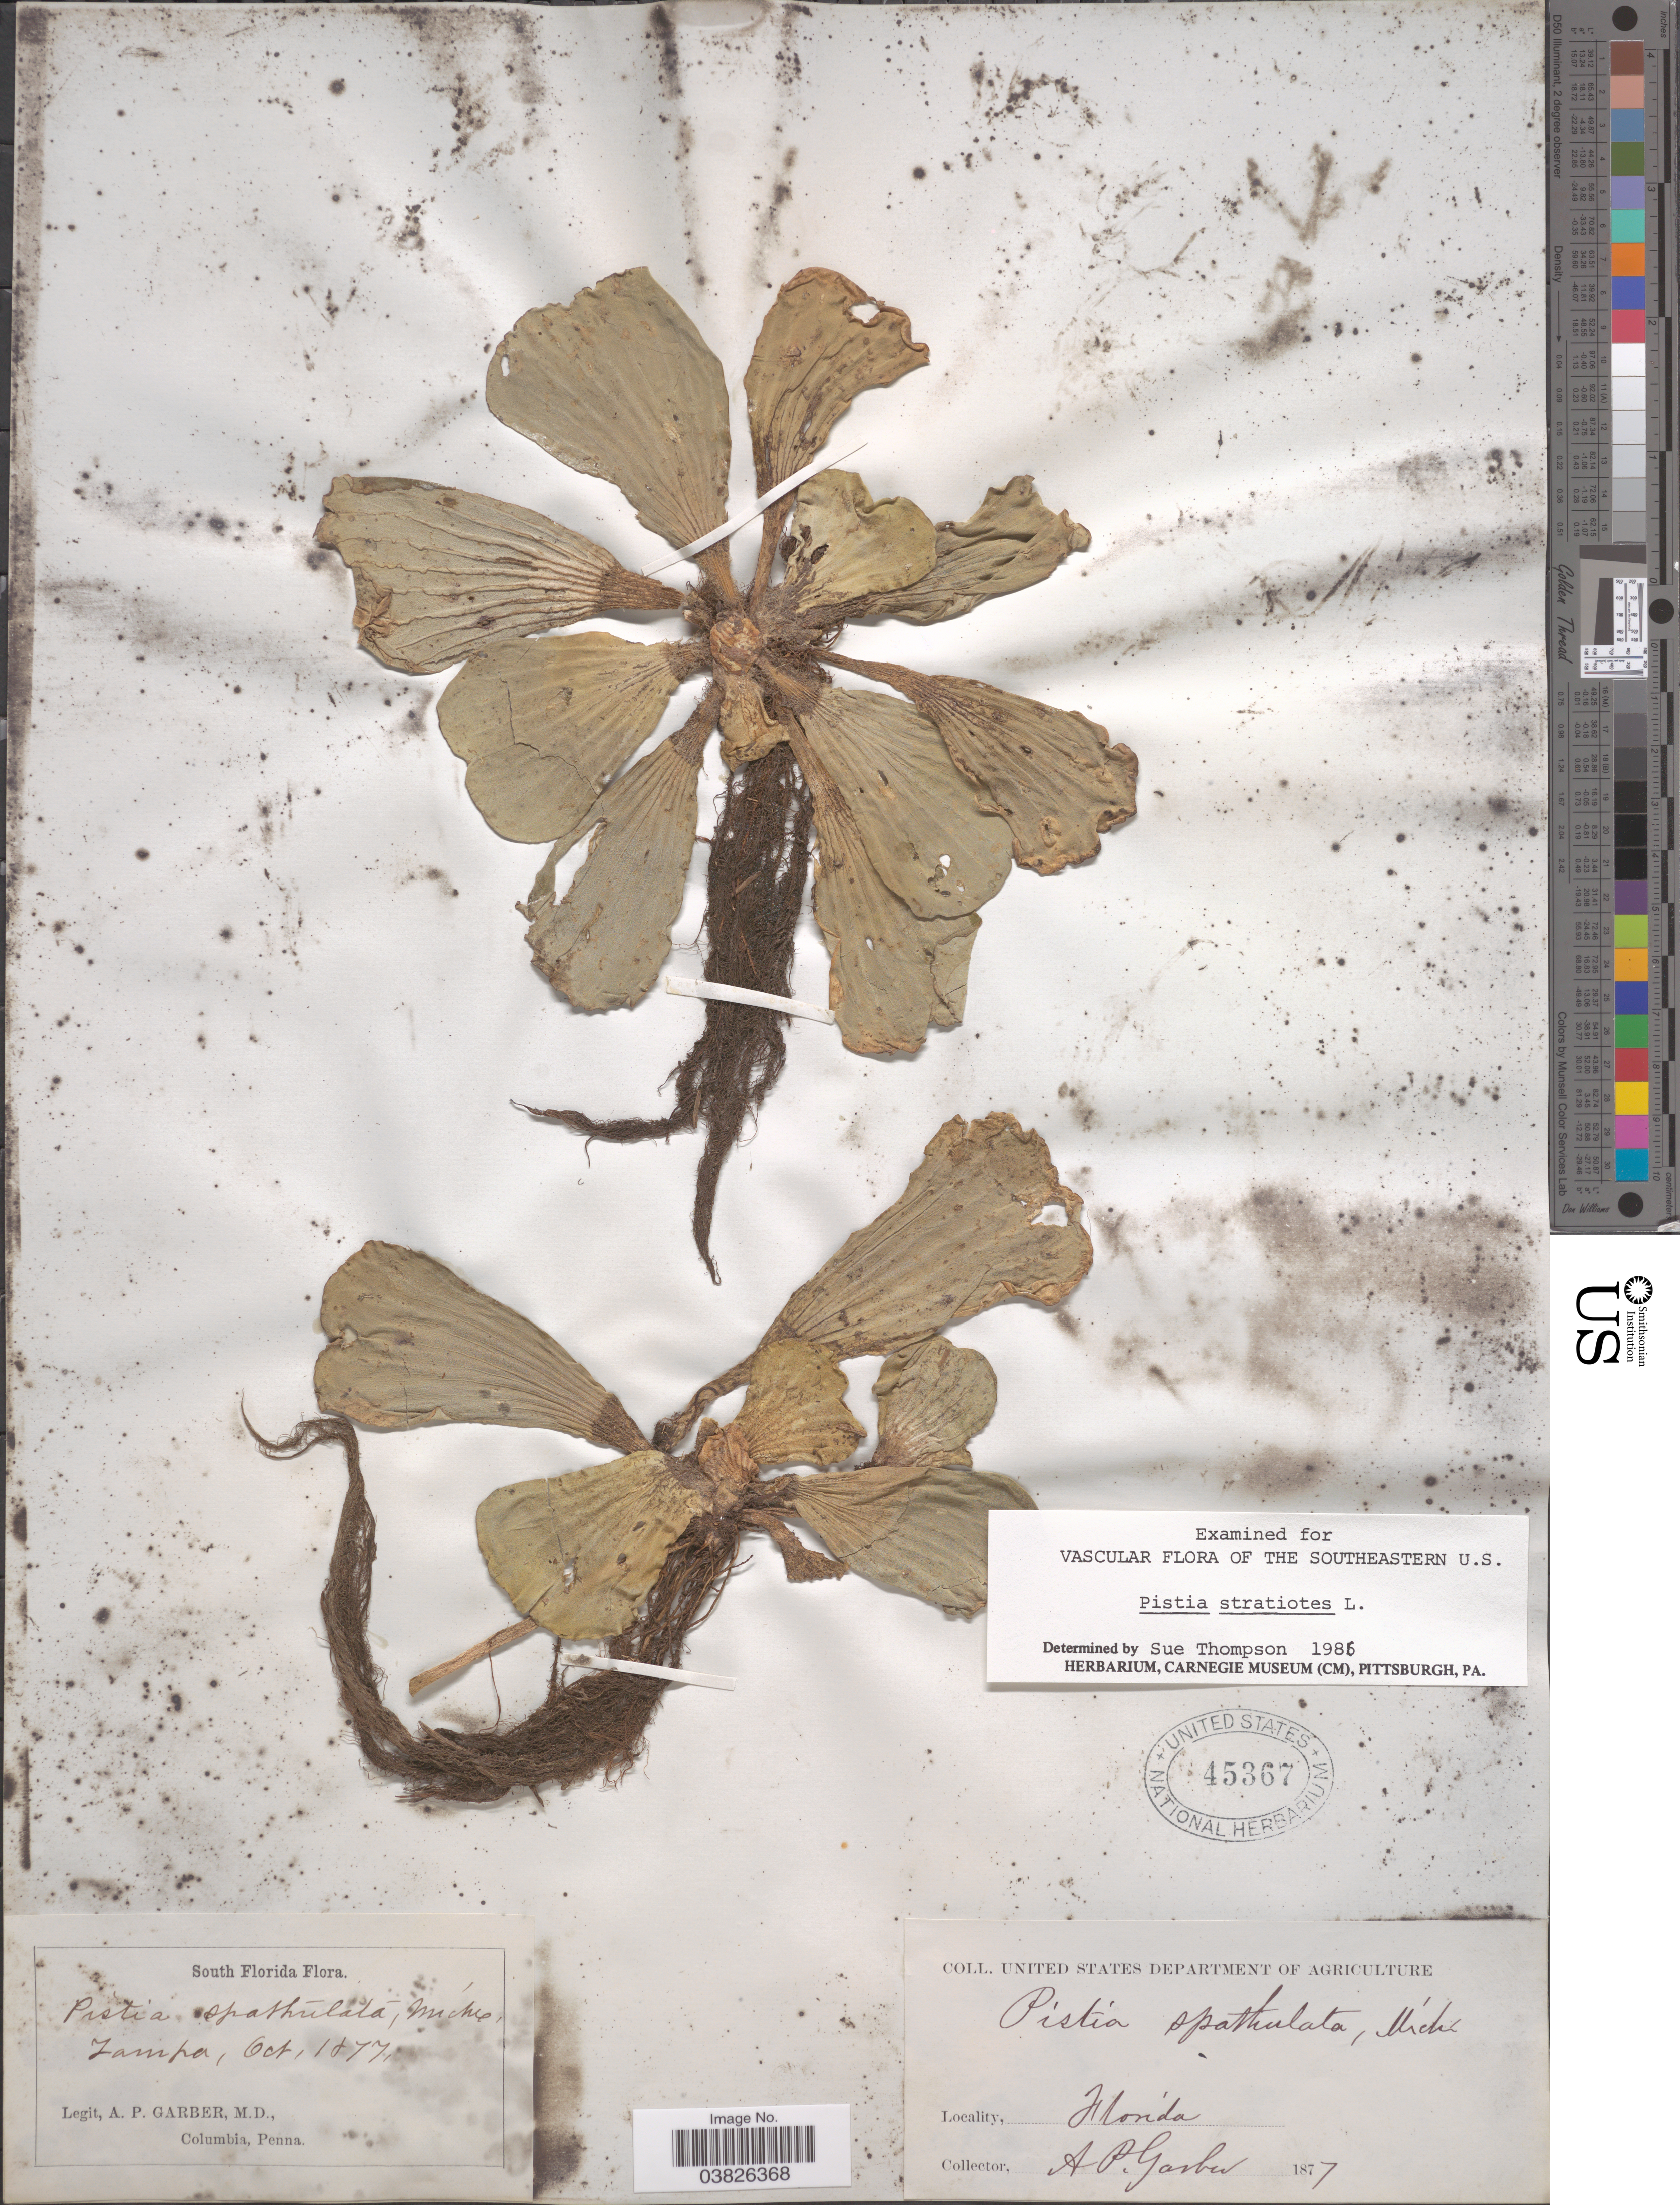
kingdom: Plantae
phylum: Tracheophyta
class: Liliopsida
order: Alismatales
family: Araceae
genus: Pistia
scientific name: Pistia stratiotes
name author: L.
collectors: A. P. Garber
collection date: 1877-10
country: United States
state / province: Florida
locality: South Florida. Tampa.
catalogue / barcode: US 45367